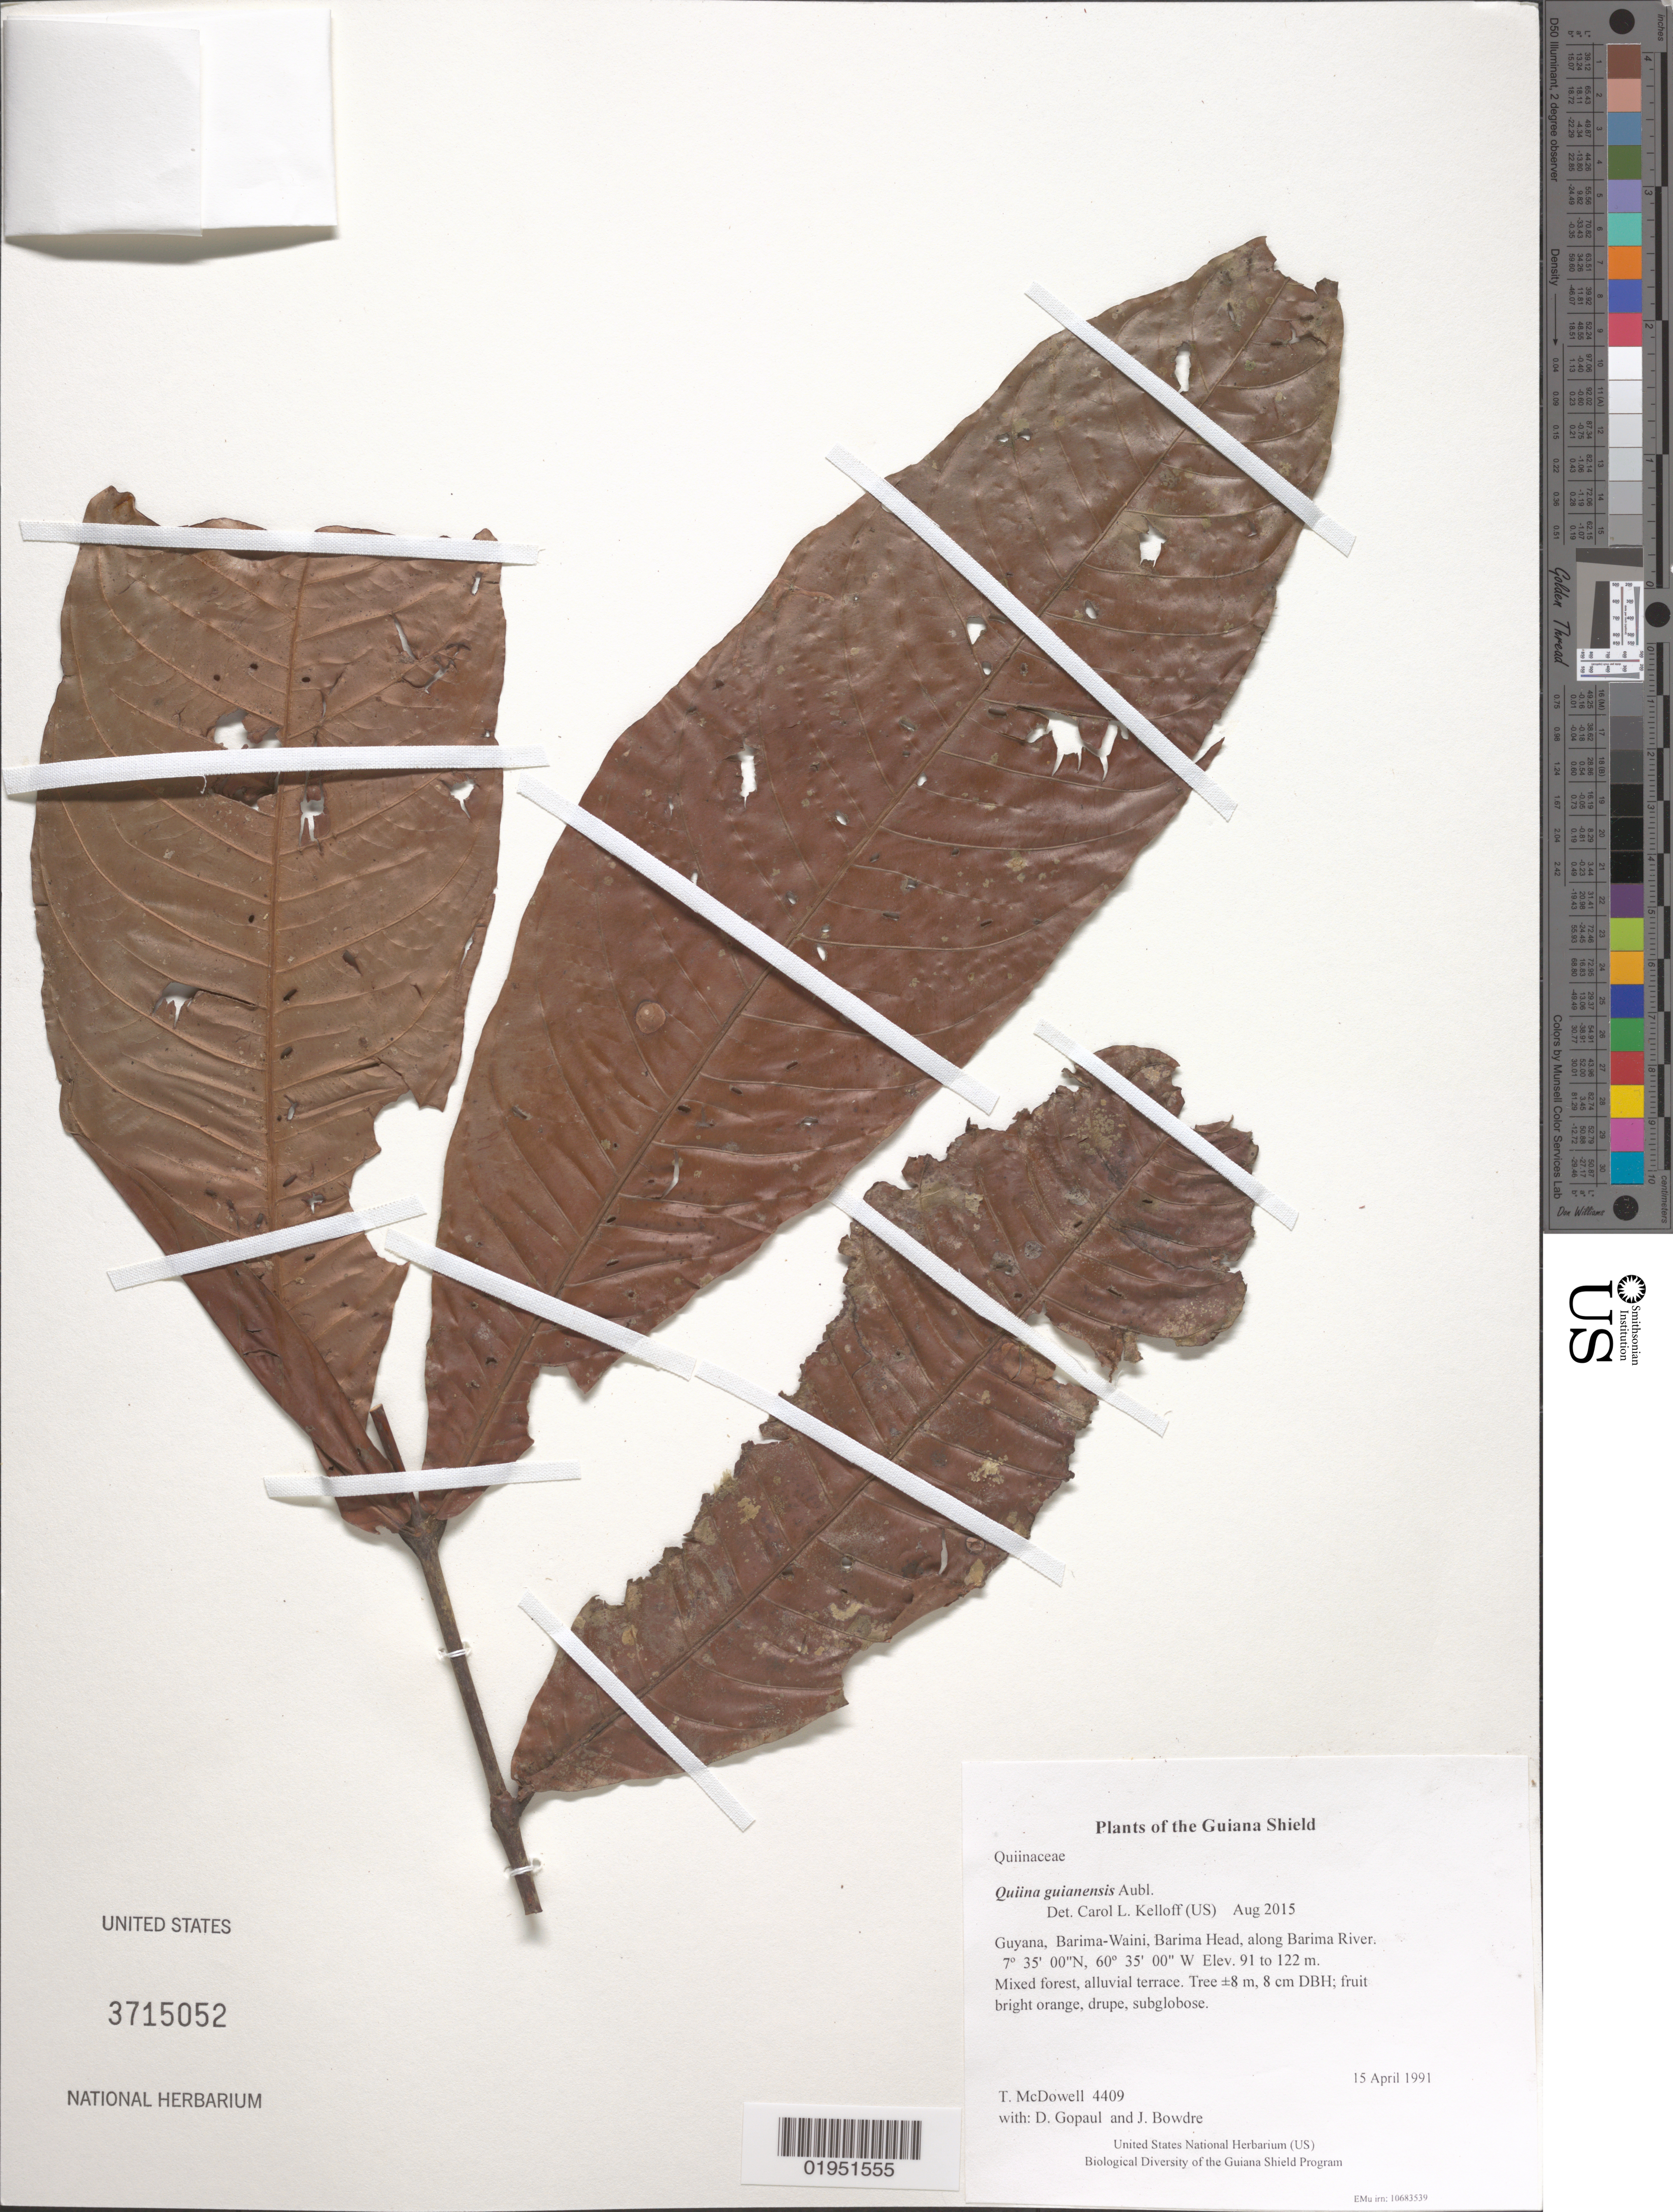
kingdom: Plantae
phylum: Tracheophyta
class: Magnoliopsida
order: Malpighiales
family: Quiinaceae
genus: Quiina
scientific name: Quiina guianensis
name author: Aubl.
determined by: Kelloff, Carol L., (US), Smithsonian Institution - National Museum of Natural History (UNITED STATES)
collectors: T. McDowell, D. Gopaul & J. Bowdre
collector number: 4409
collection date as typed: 15 April 1991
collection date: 1991-04-15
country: Guyana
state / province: Barima-Waini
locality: Barima Head, along Barima River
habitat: Mixed forest, alluvial terrace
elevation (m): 91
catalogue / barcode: US 3715052